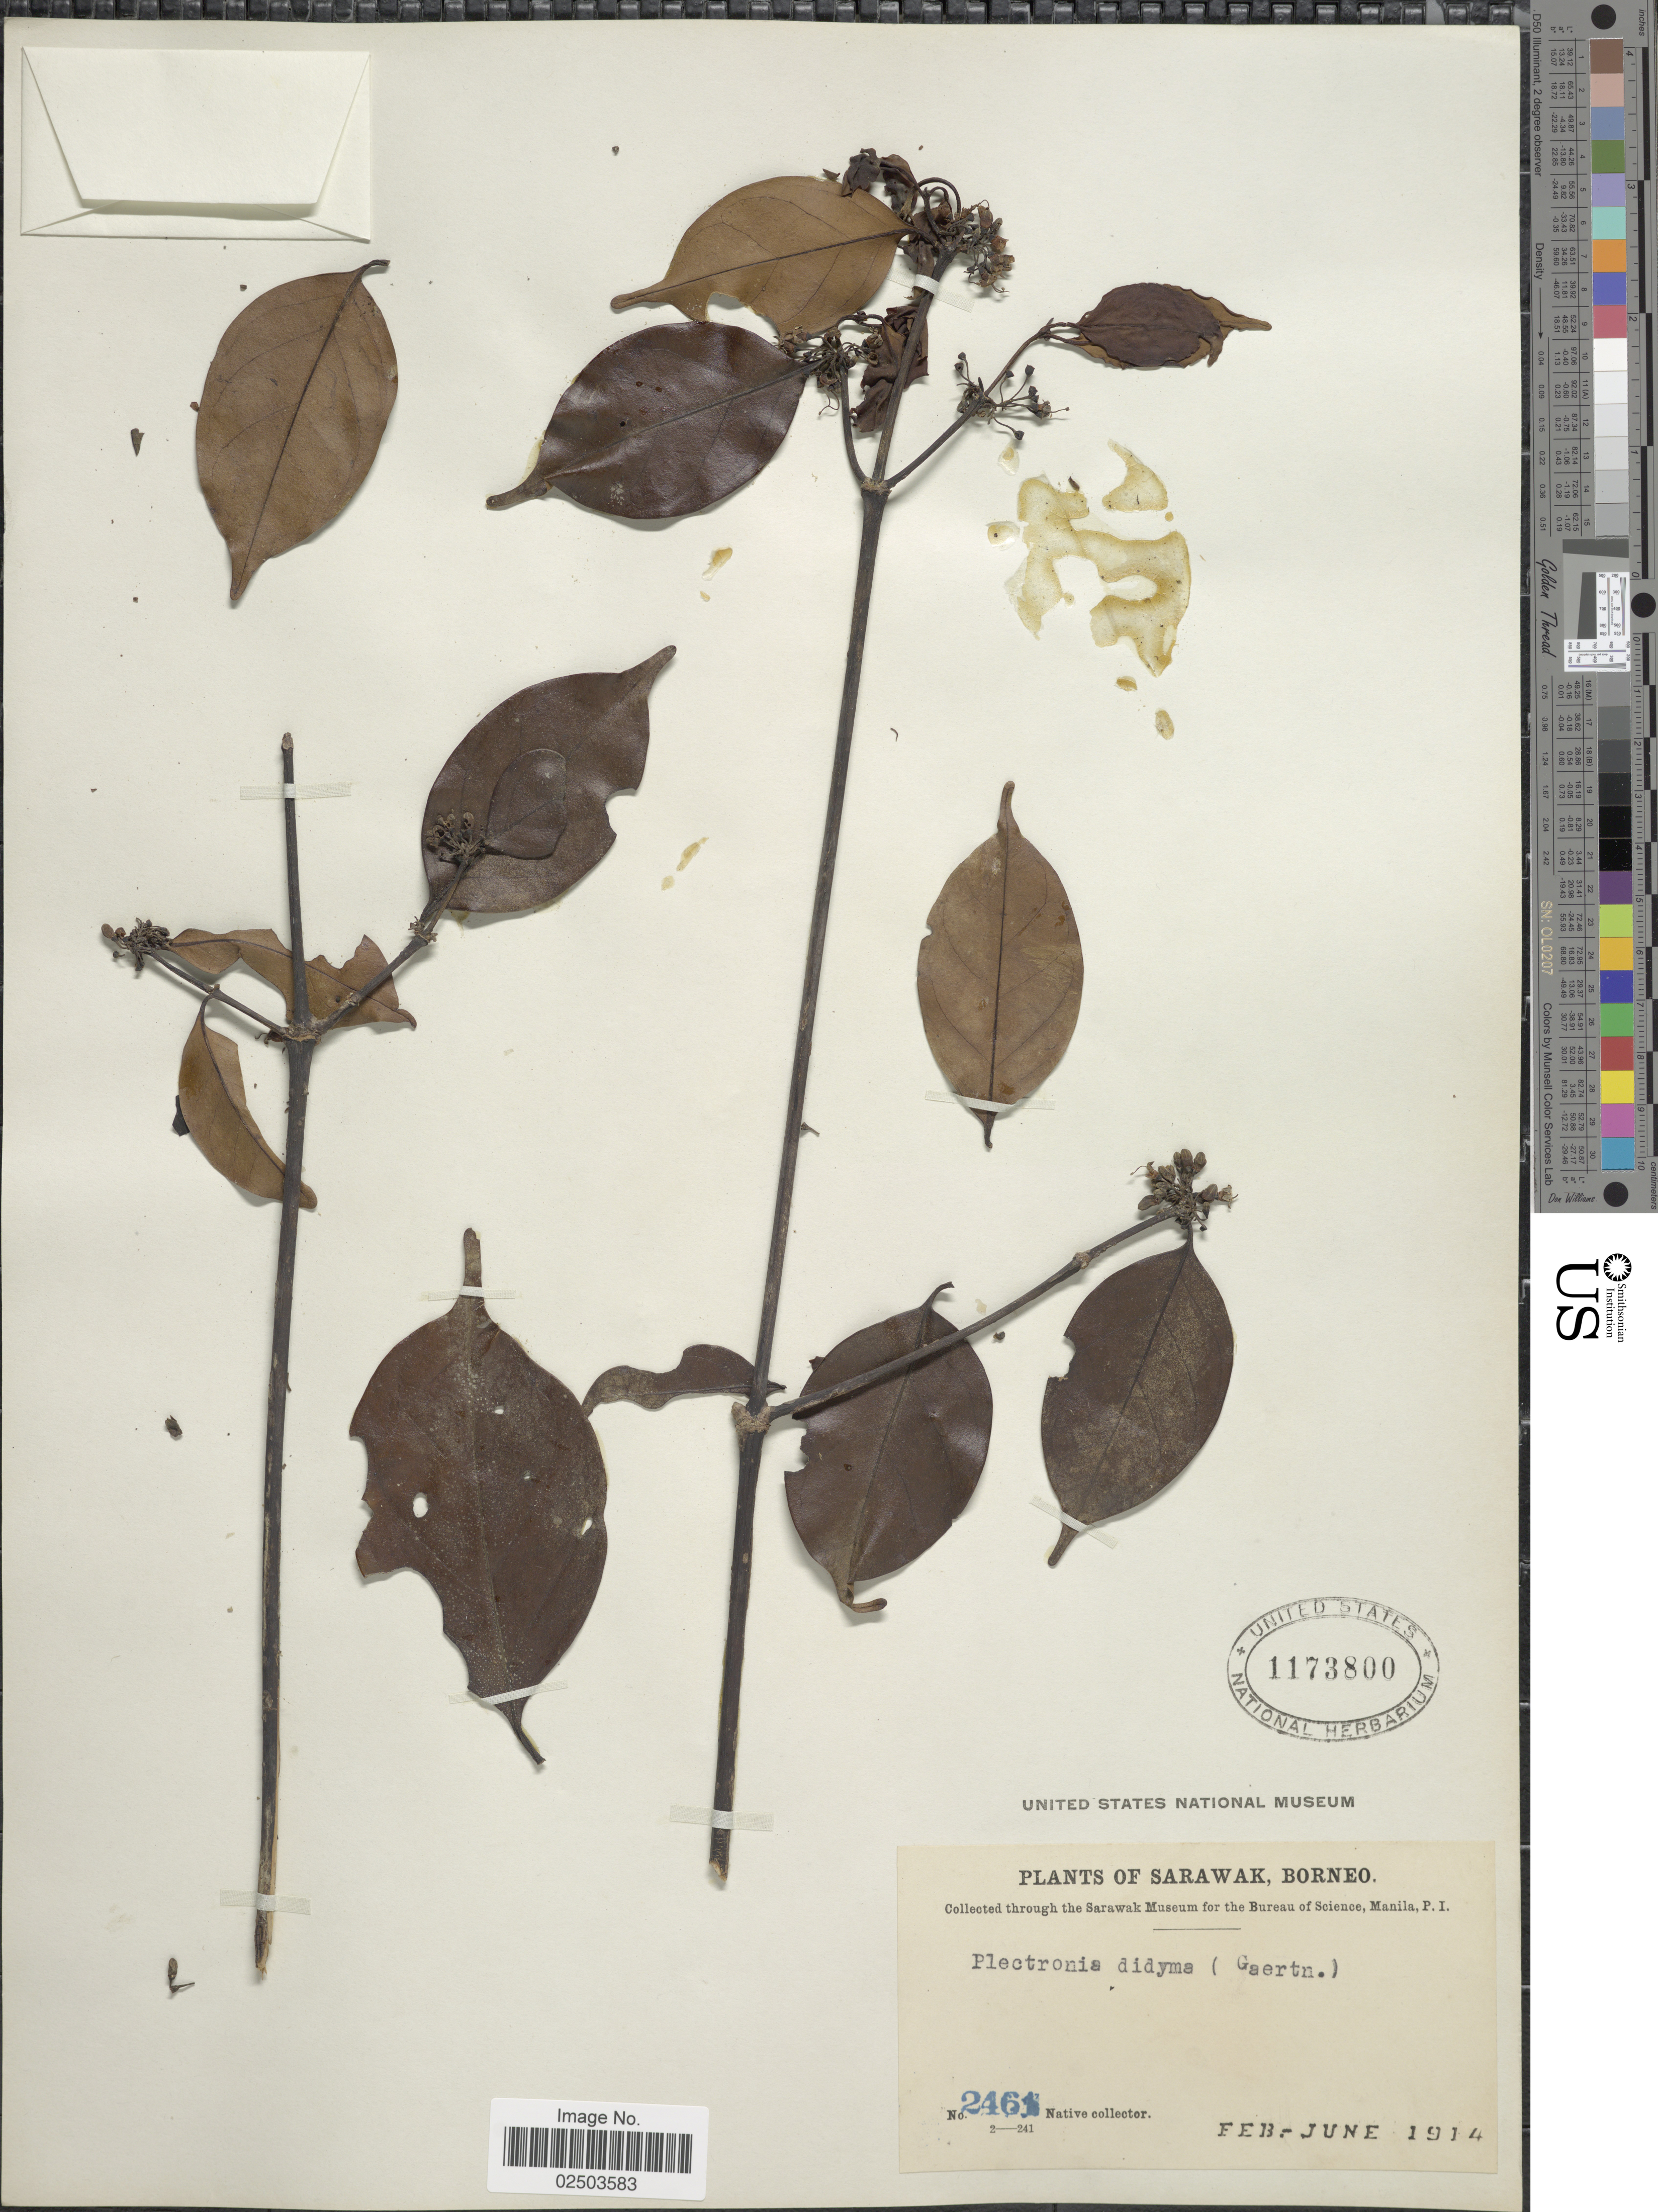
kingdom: Plantae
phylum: Tracheophyta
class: Magnoliopsida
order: Gentianales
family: Rubiaceae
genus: Psydrax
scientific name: Psydrax dicoccos var. dicoccos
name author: Gaertn.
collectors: Native collector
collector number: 2461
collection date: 1914-02/1914-06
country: Malaysia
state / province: Sarawak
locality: Borneo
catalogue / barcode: US 1173800